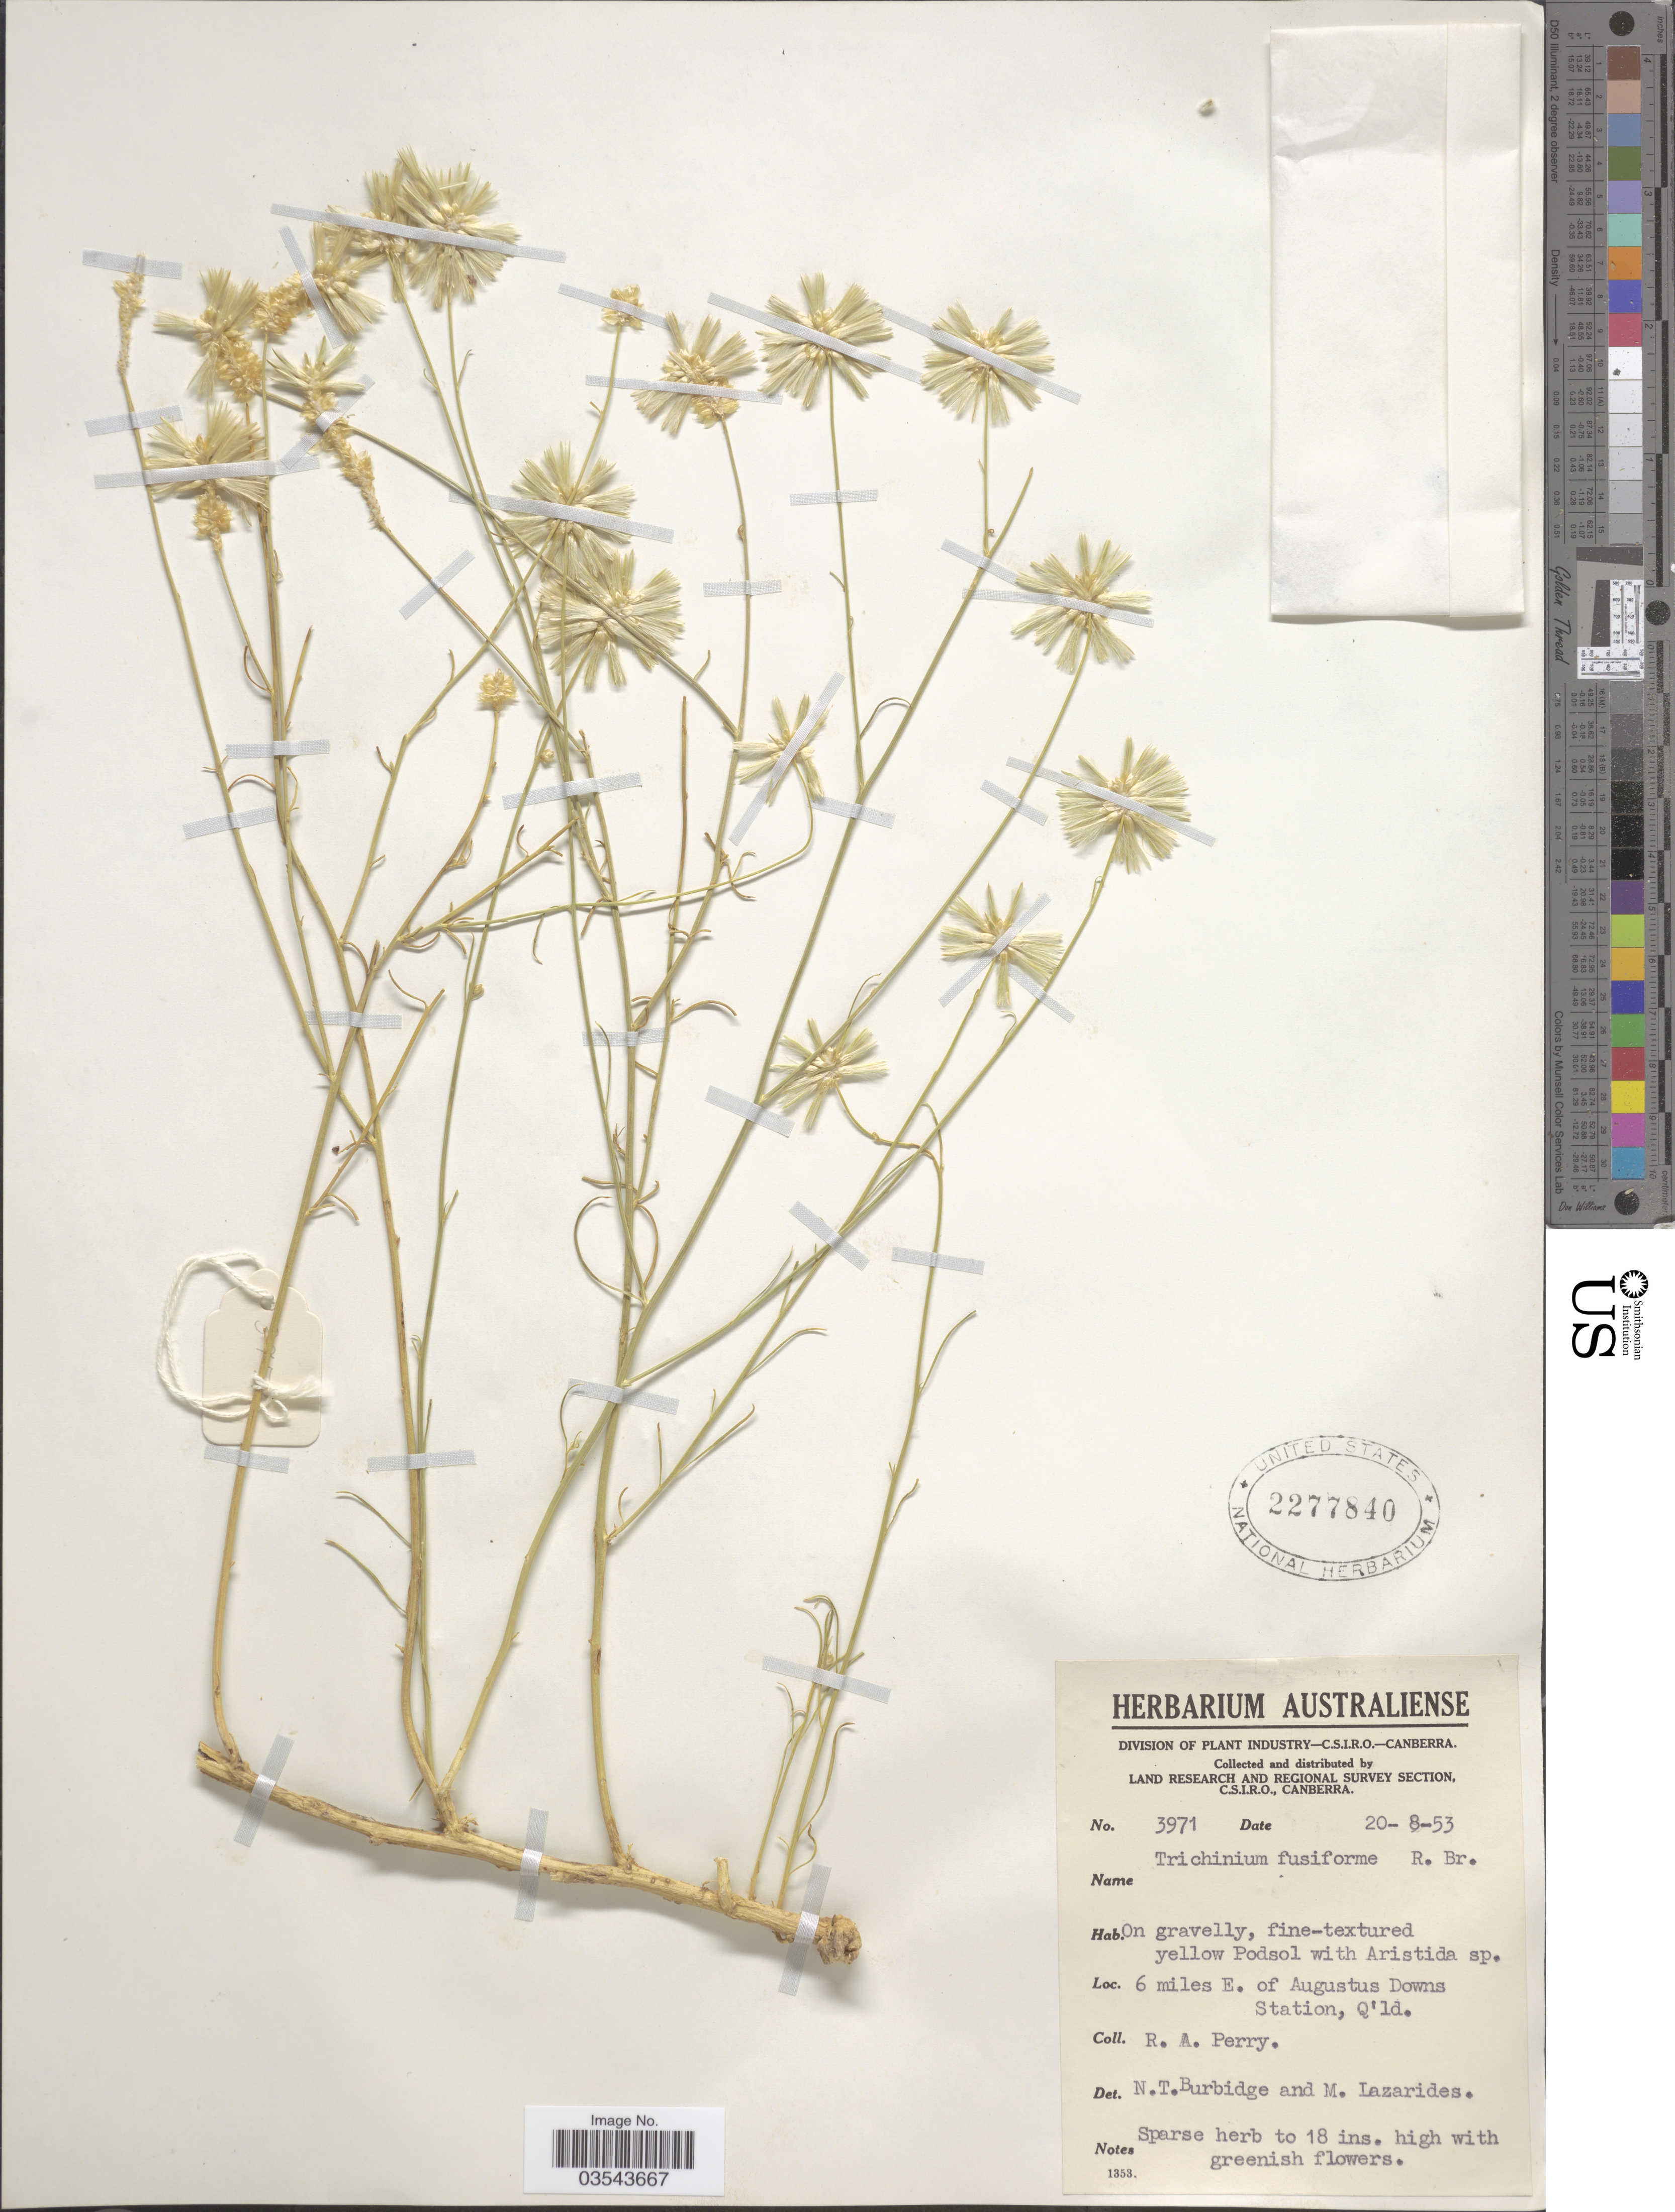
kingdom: Plantae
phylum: Tracheophyta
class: Magnoliopsida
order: Caryophyllales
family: Amaranthaceae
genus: Ptilotus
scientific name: Ptilotus fusiformis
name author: (R. Br.) Poir.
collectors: Perry, R. A.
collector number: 3971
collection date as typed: Transcribed d/m/y: 20/8/53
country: Australia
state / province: Queensland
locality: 6 miles E. of Augustus Downs Station.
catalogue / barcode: US 2277840